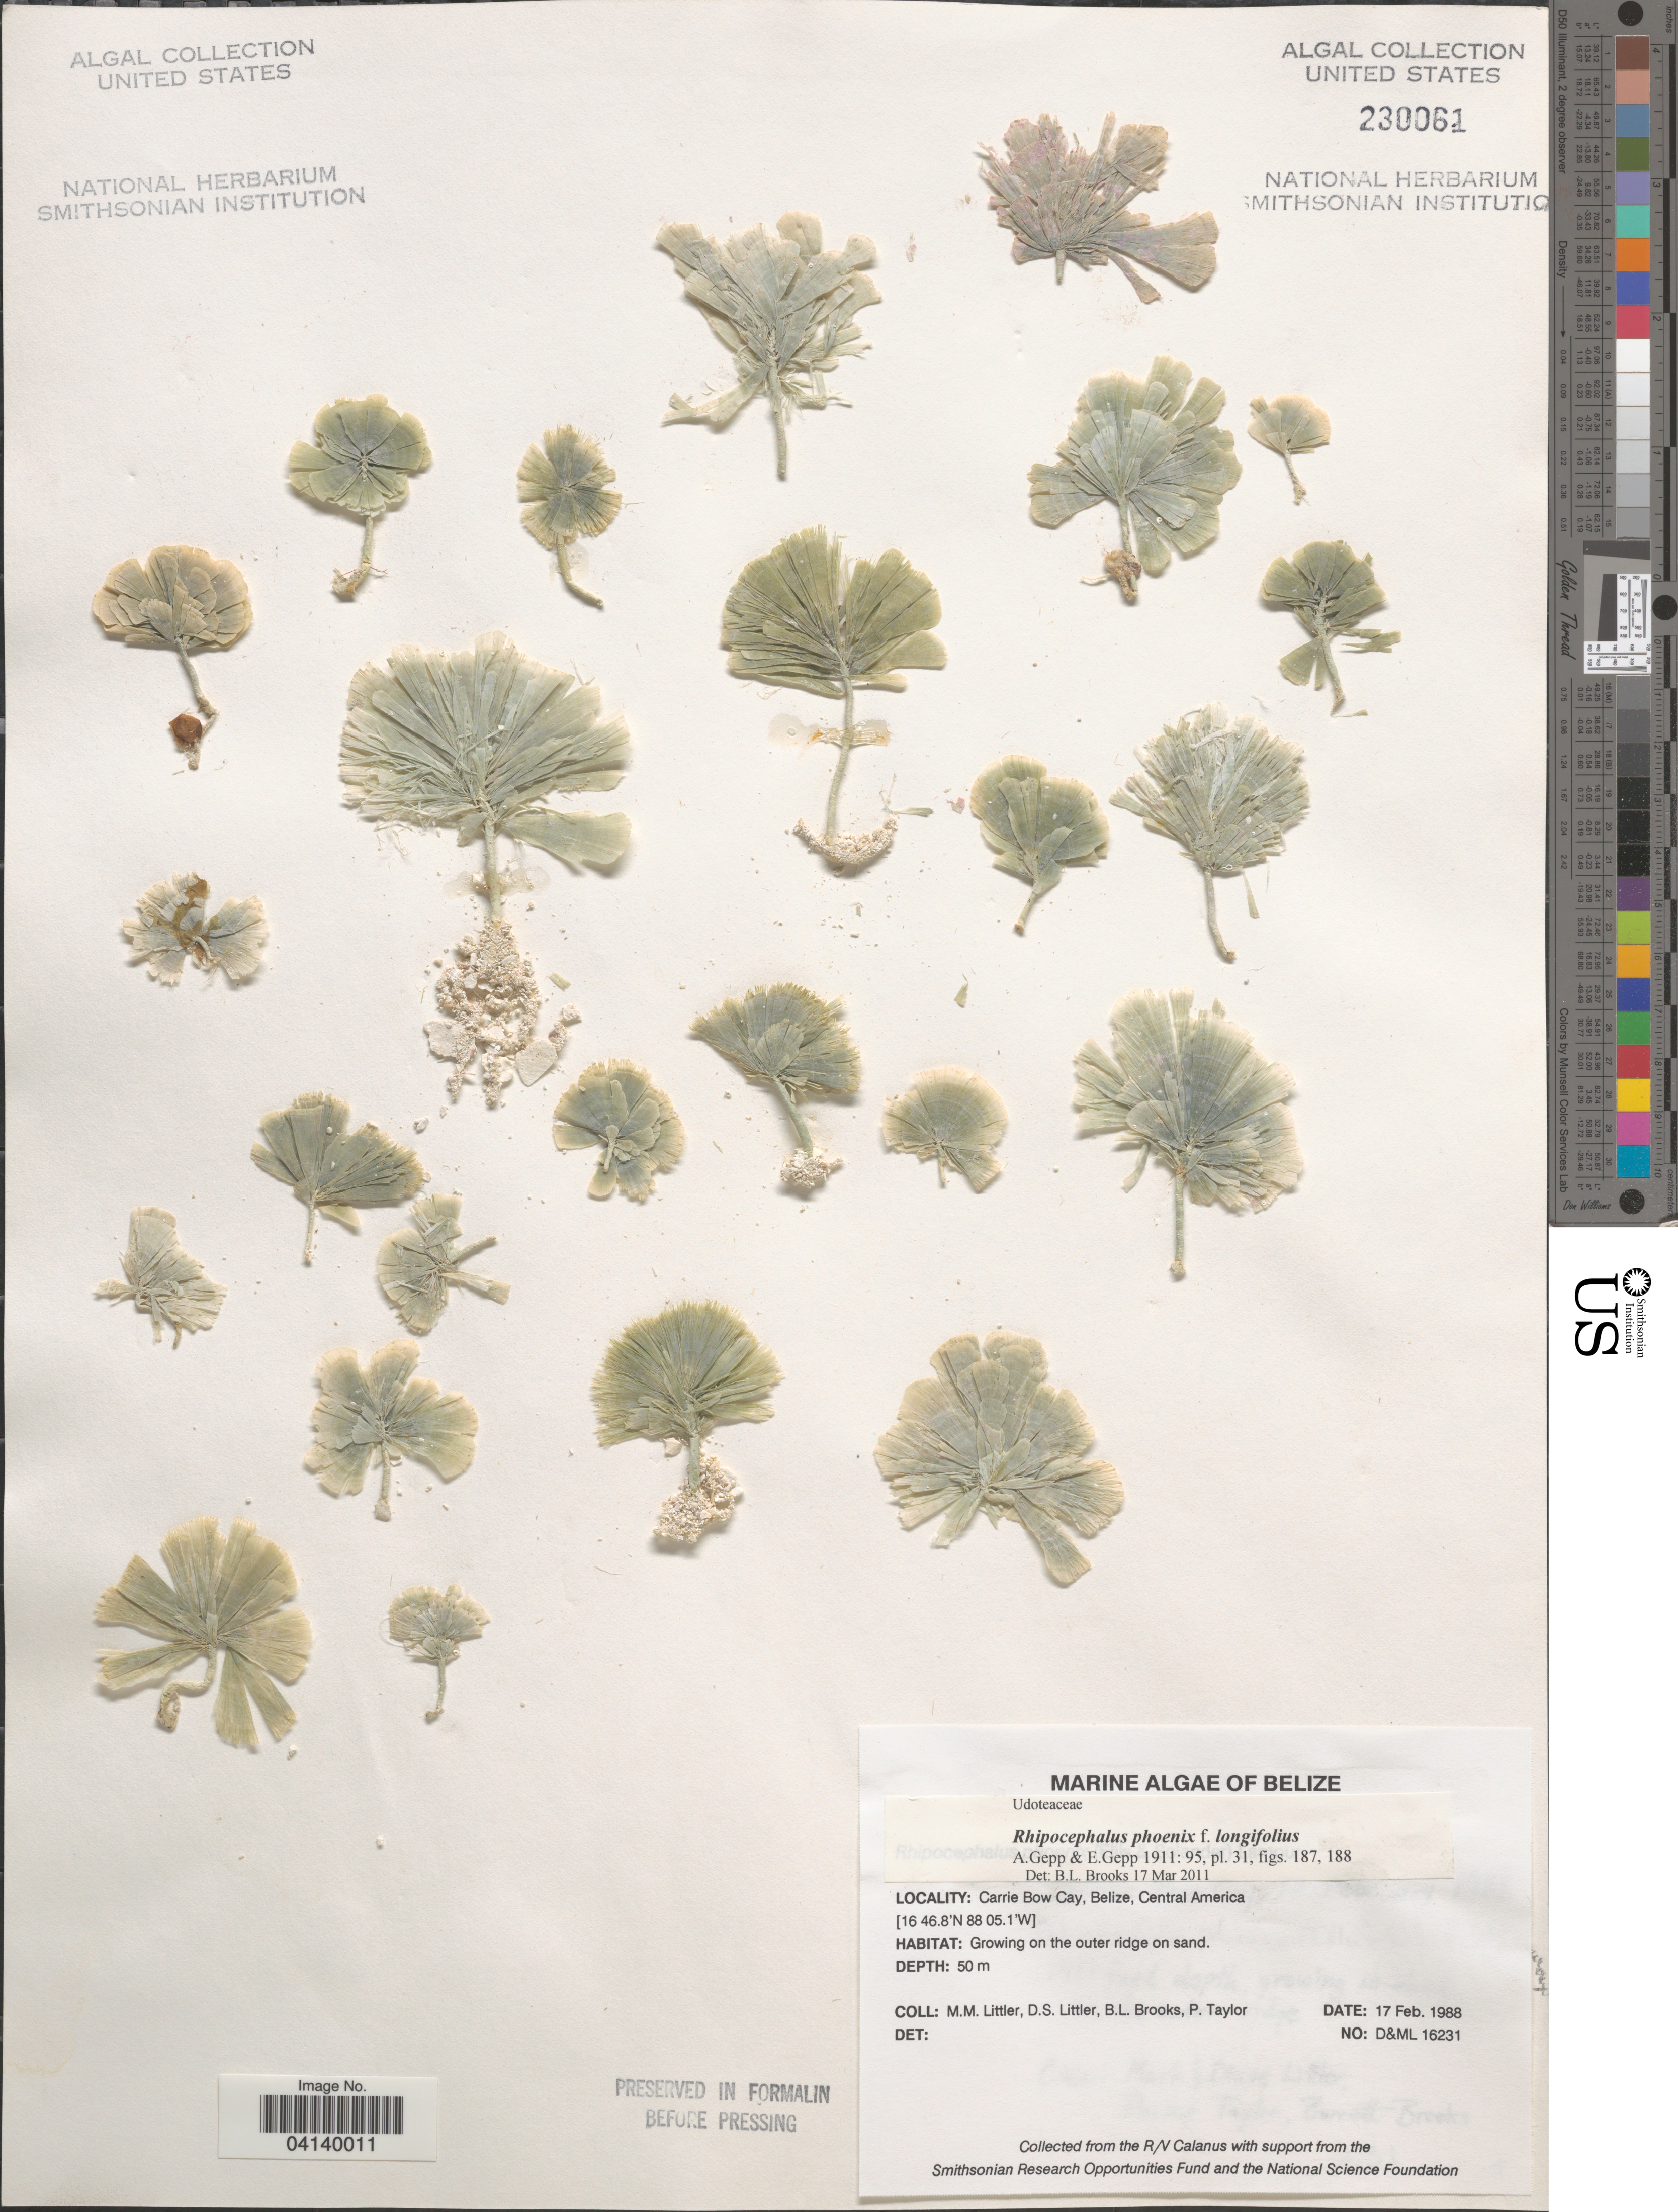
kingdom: Plantae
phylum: Chlorophyta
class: Ulvophyceae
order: Bryopsidales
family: Udoteaceae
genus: Rhipocephalus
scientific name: Rhipocephalus phoenix f. longifolius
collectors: D. S. Littler, B. Brooks & P. Taylor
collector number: D&ML16231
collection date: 1988-02-17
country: Belize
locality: Carrie Bow Cay.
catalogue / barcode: US 230061